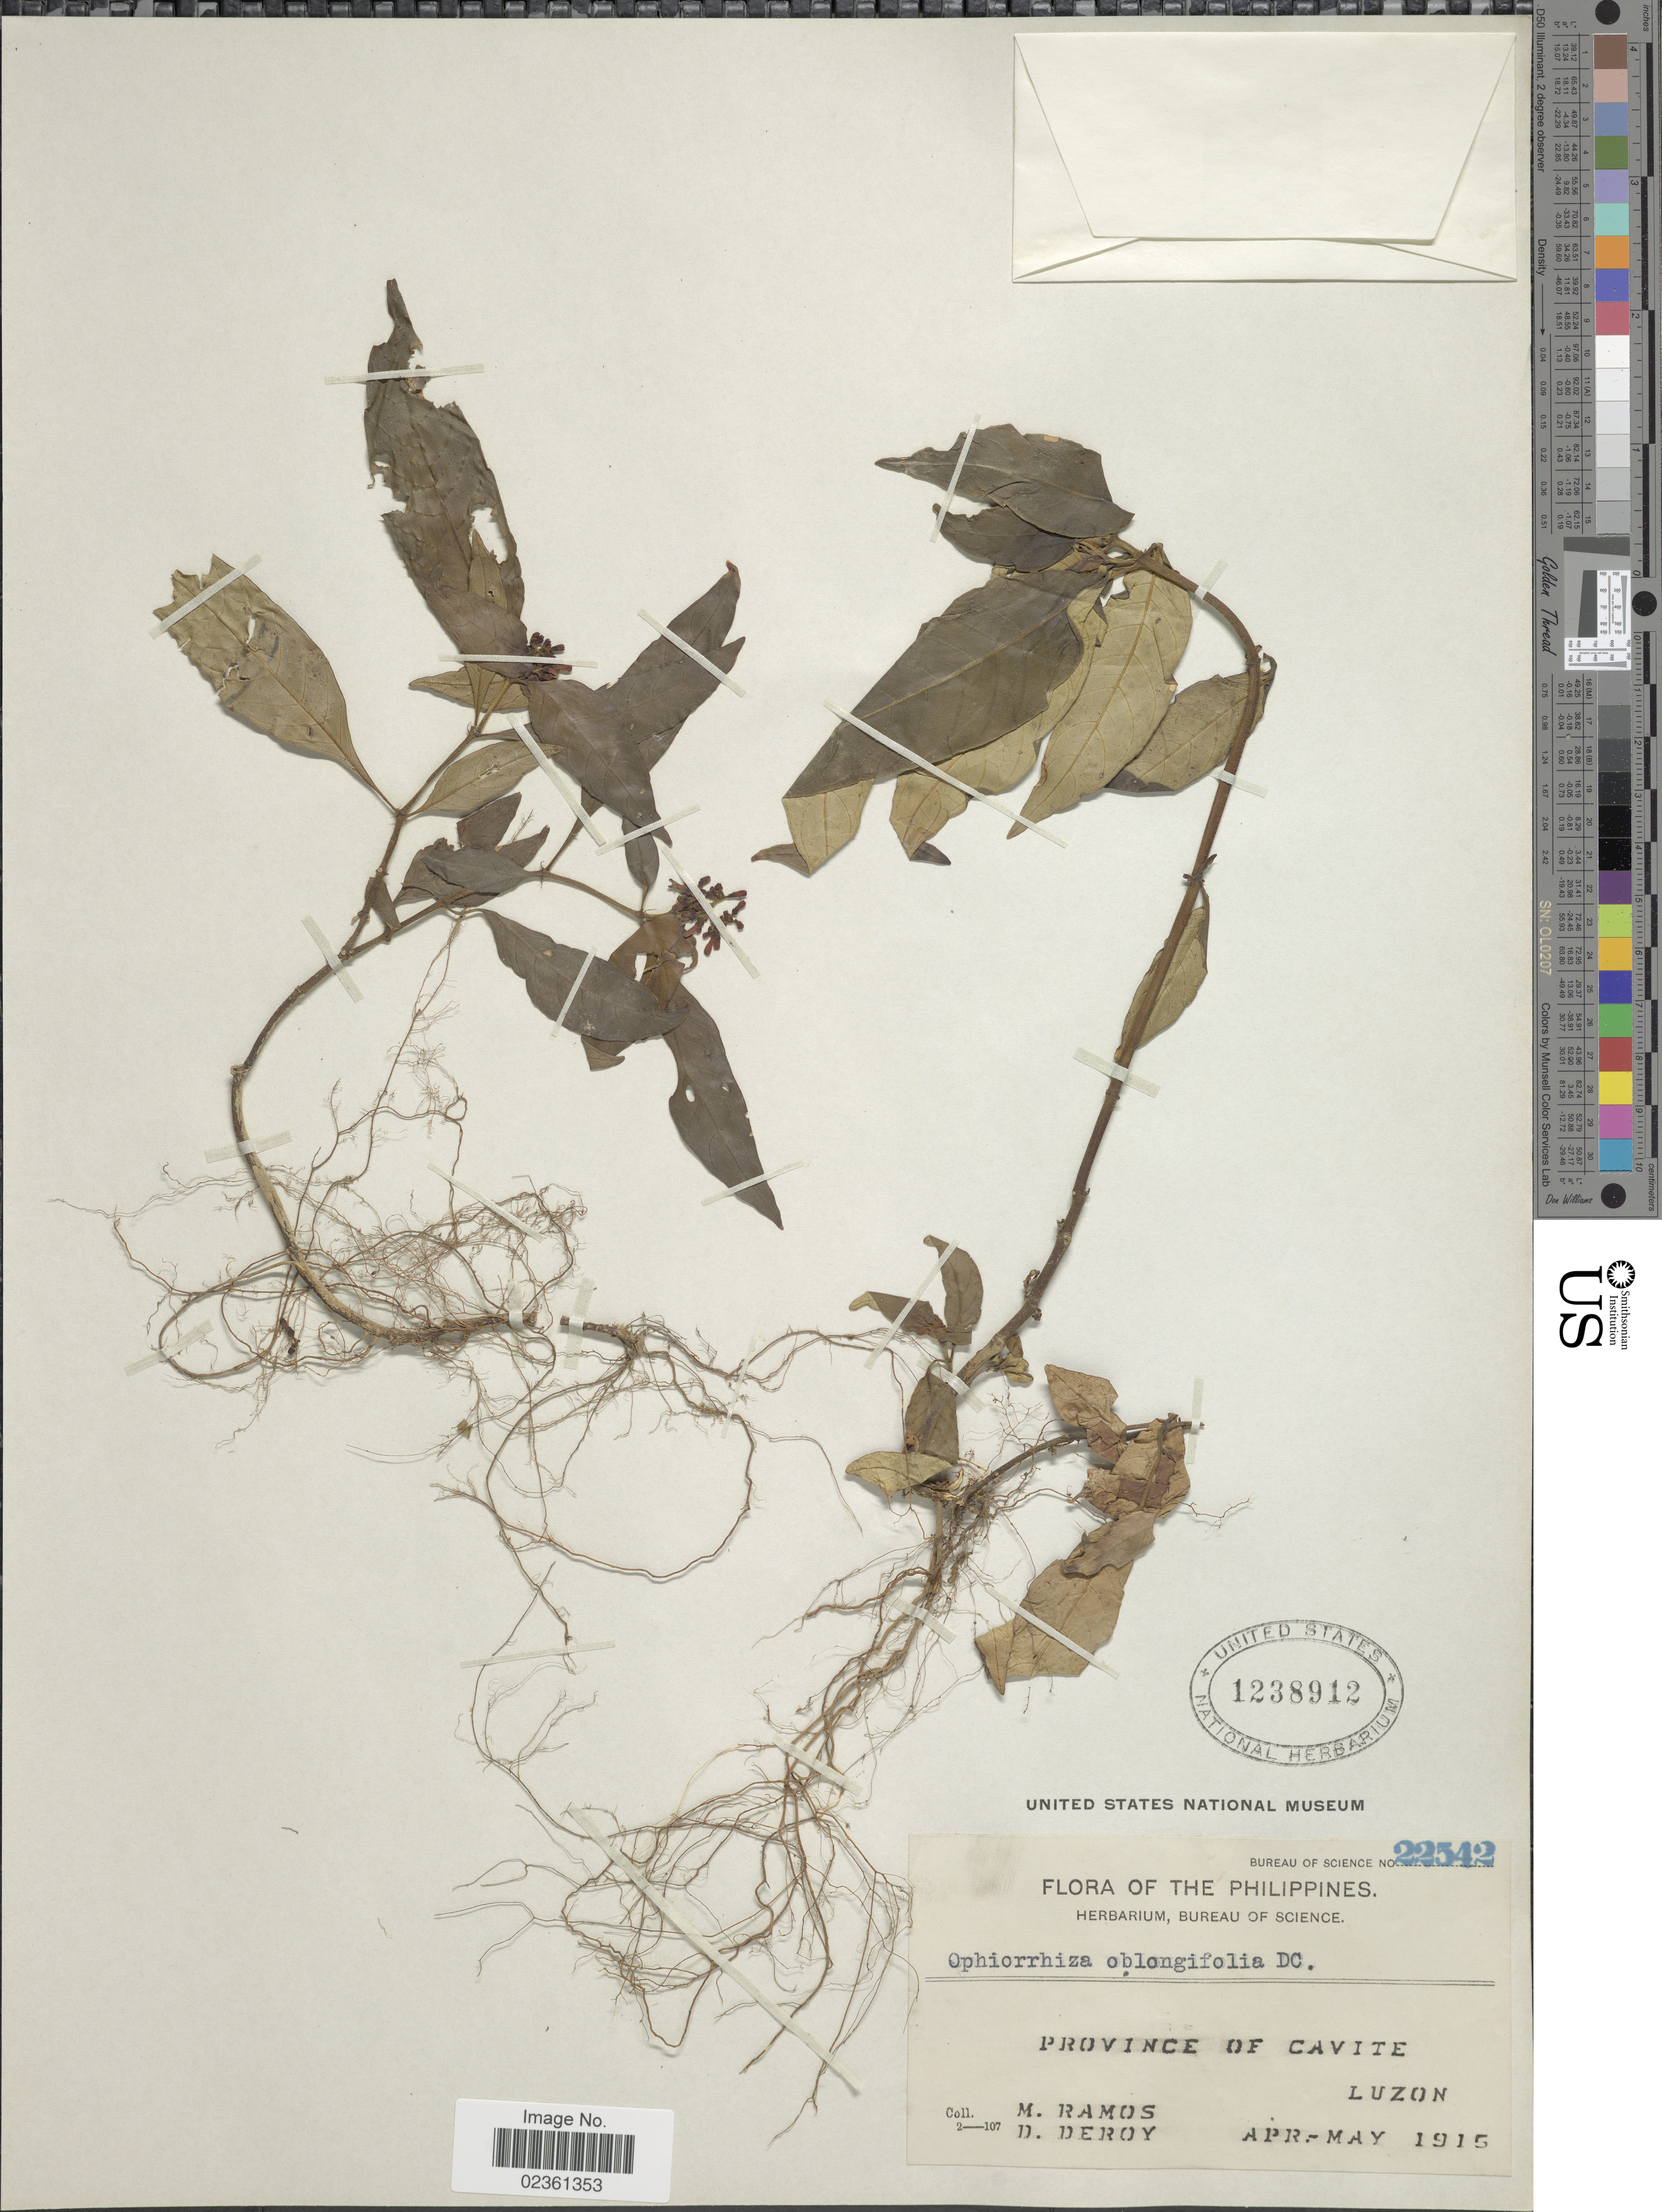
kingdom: Plantae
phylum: Tracheophyta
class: Magnoliopsida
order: Gentianales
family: Rubiaceae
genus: Ophiorrhiza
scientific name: Ophiorrhiza oblongifolia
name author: DC.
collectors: M. Ramos & D. Deroy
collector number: Bureau of Science 22542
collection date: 1915-04/1915-05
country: Philippines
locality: Province of Cavite, Luzon.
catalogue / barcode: US 1238912